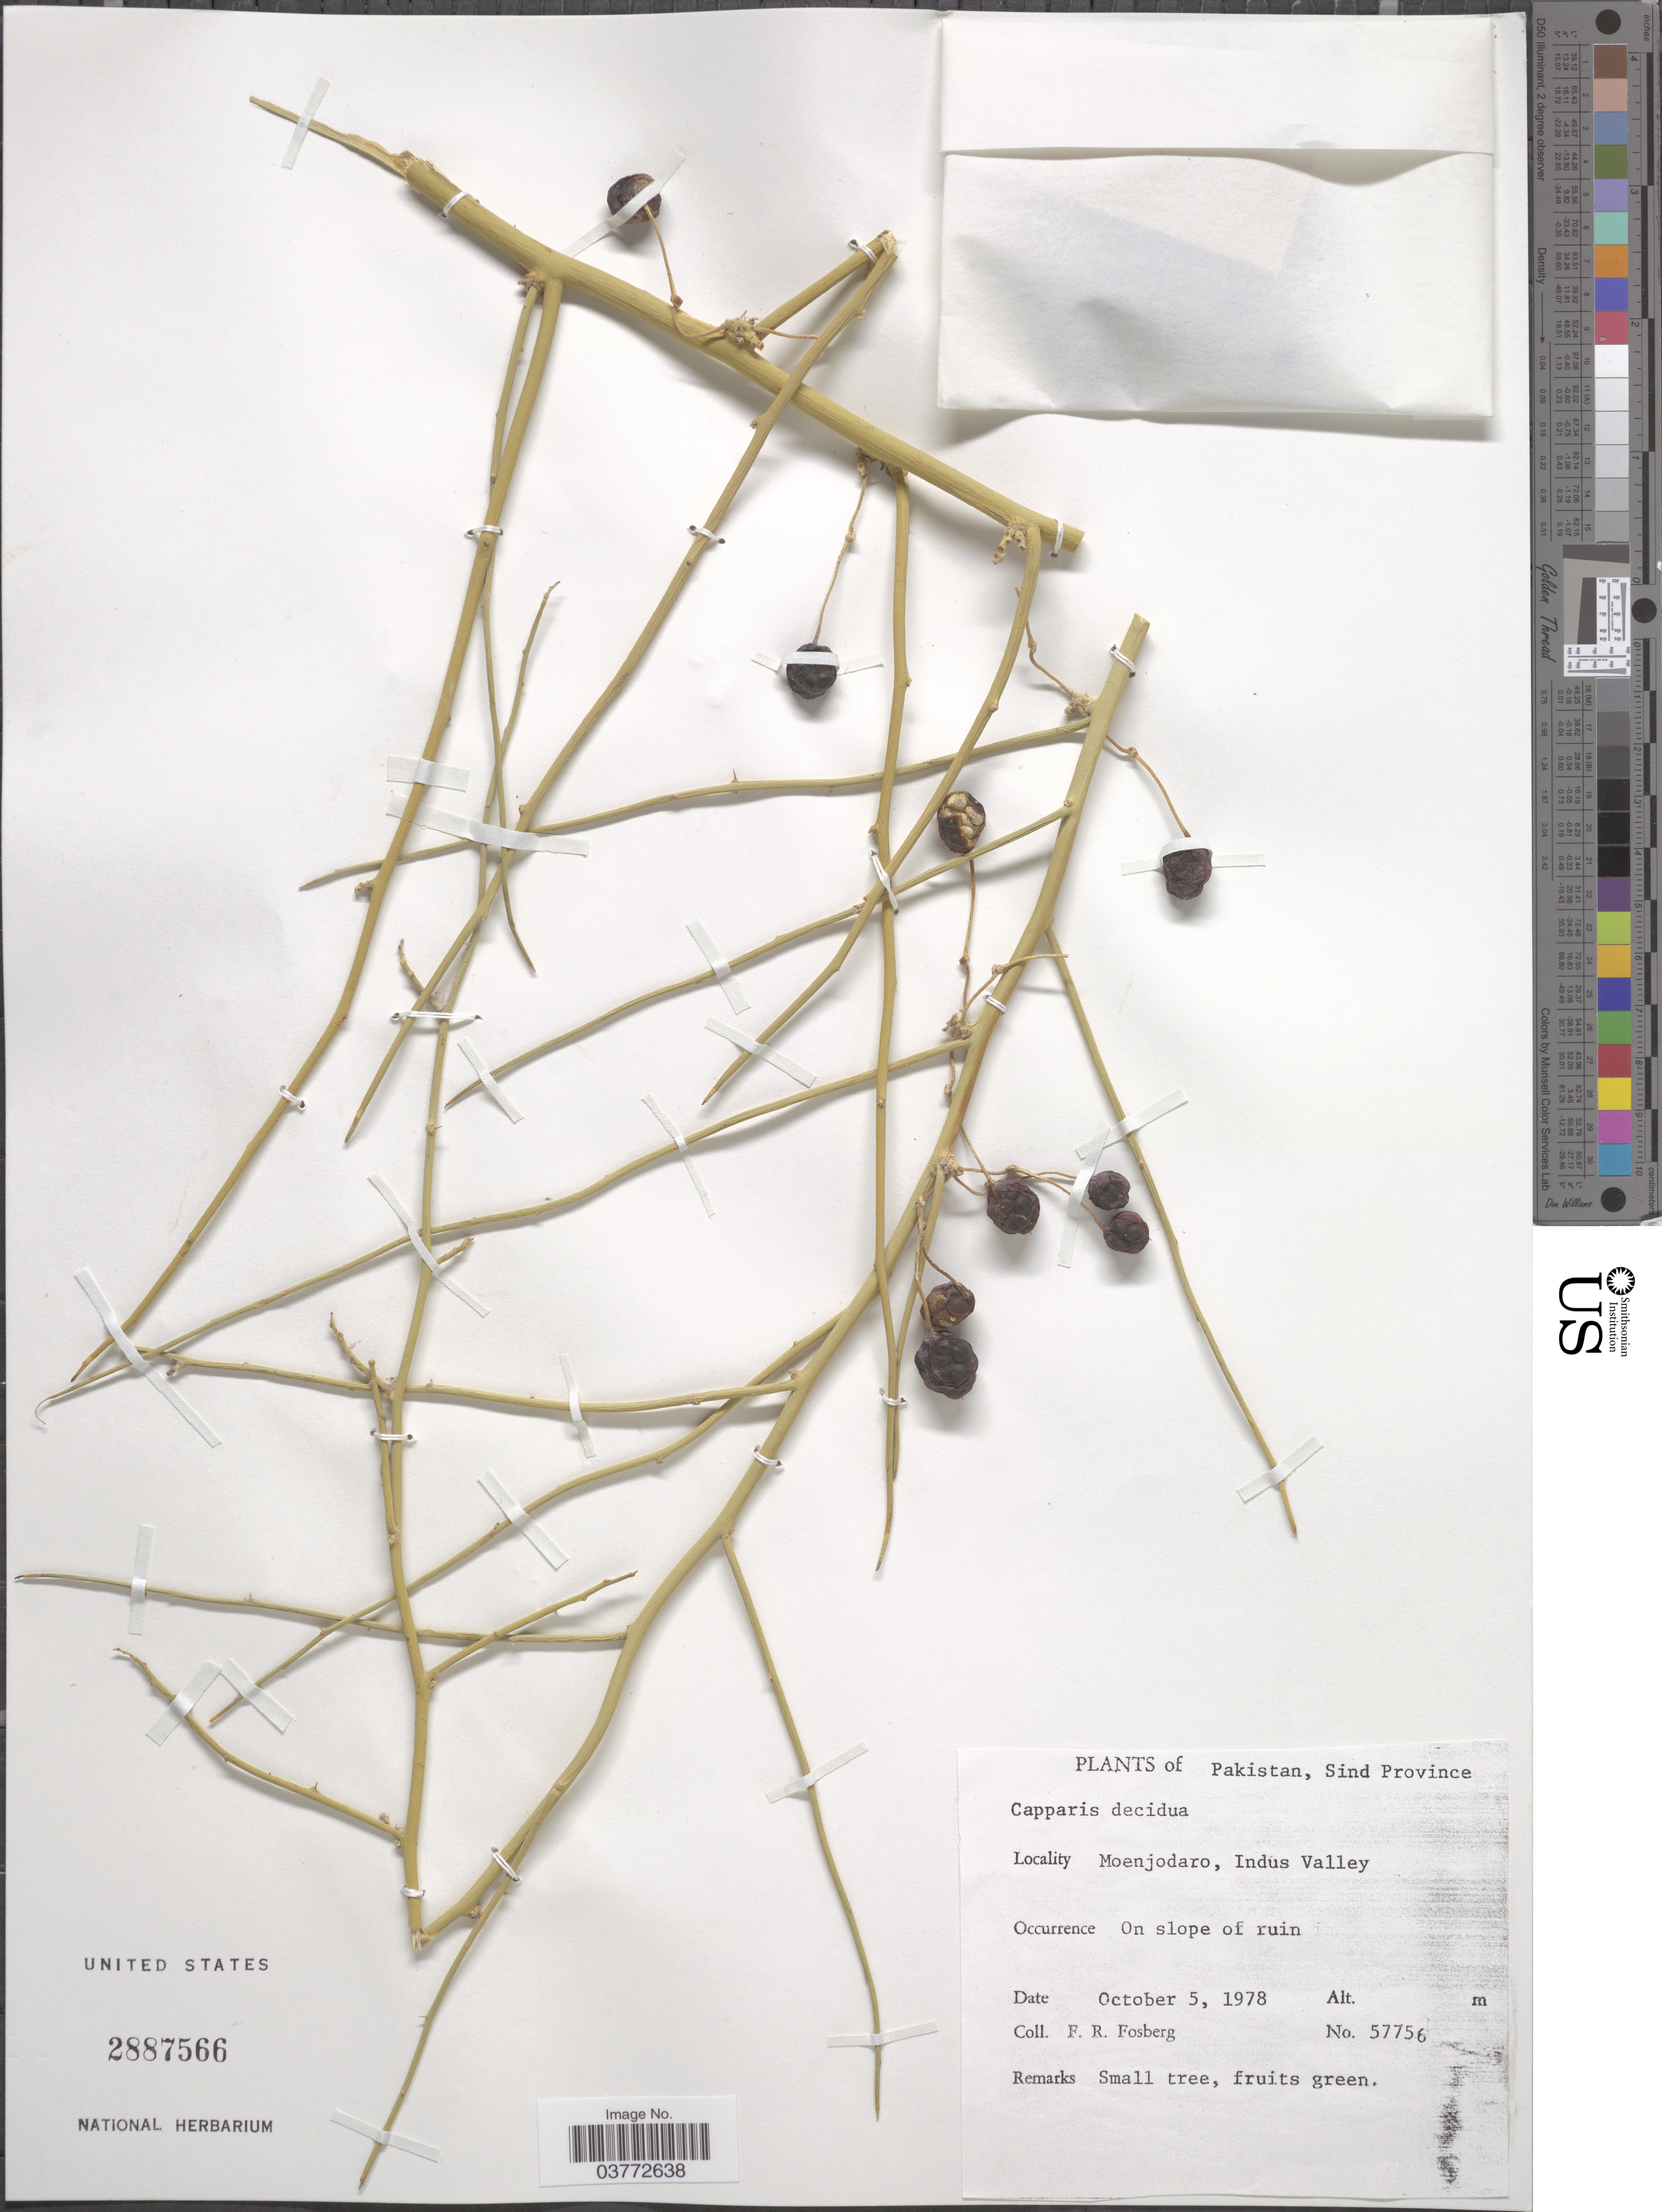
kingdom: Plantae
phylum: Tracheophyta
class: Magnoliopsida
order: Brassicales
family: Capparaceae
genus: Capparis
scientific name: Capparis decidua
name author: (Forssk.) Edgew.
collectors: F. R. Fosberg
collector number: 57756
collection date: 1978-10-05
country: Pakistan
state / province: Sindh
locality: Moenjodaro, Indus Valley.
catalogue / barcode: US 2887566